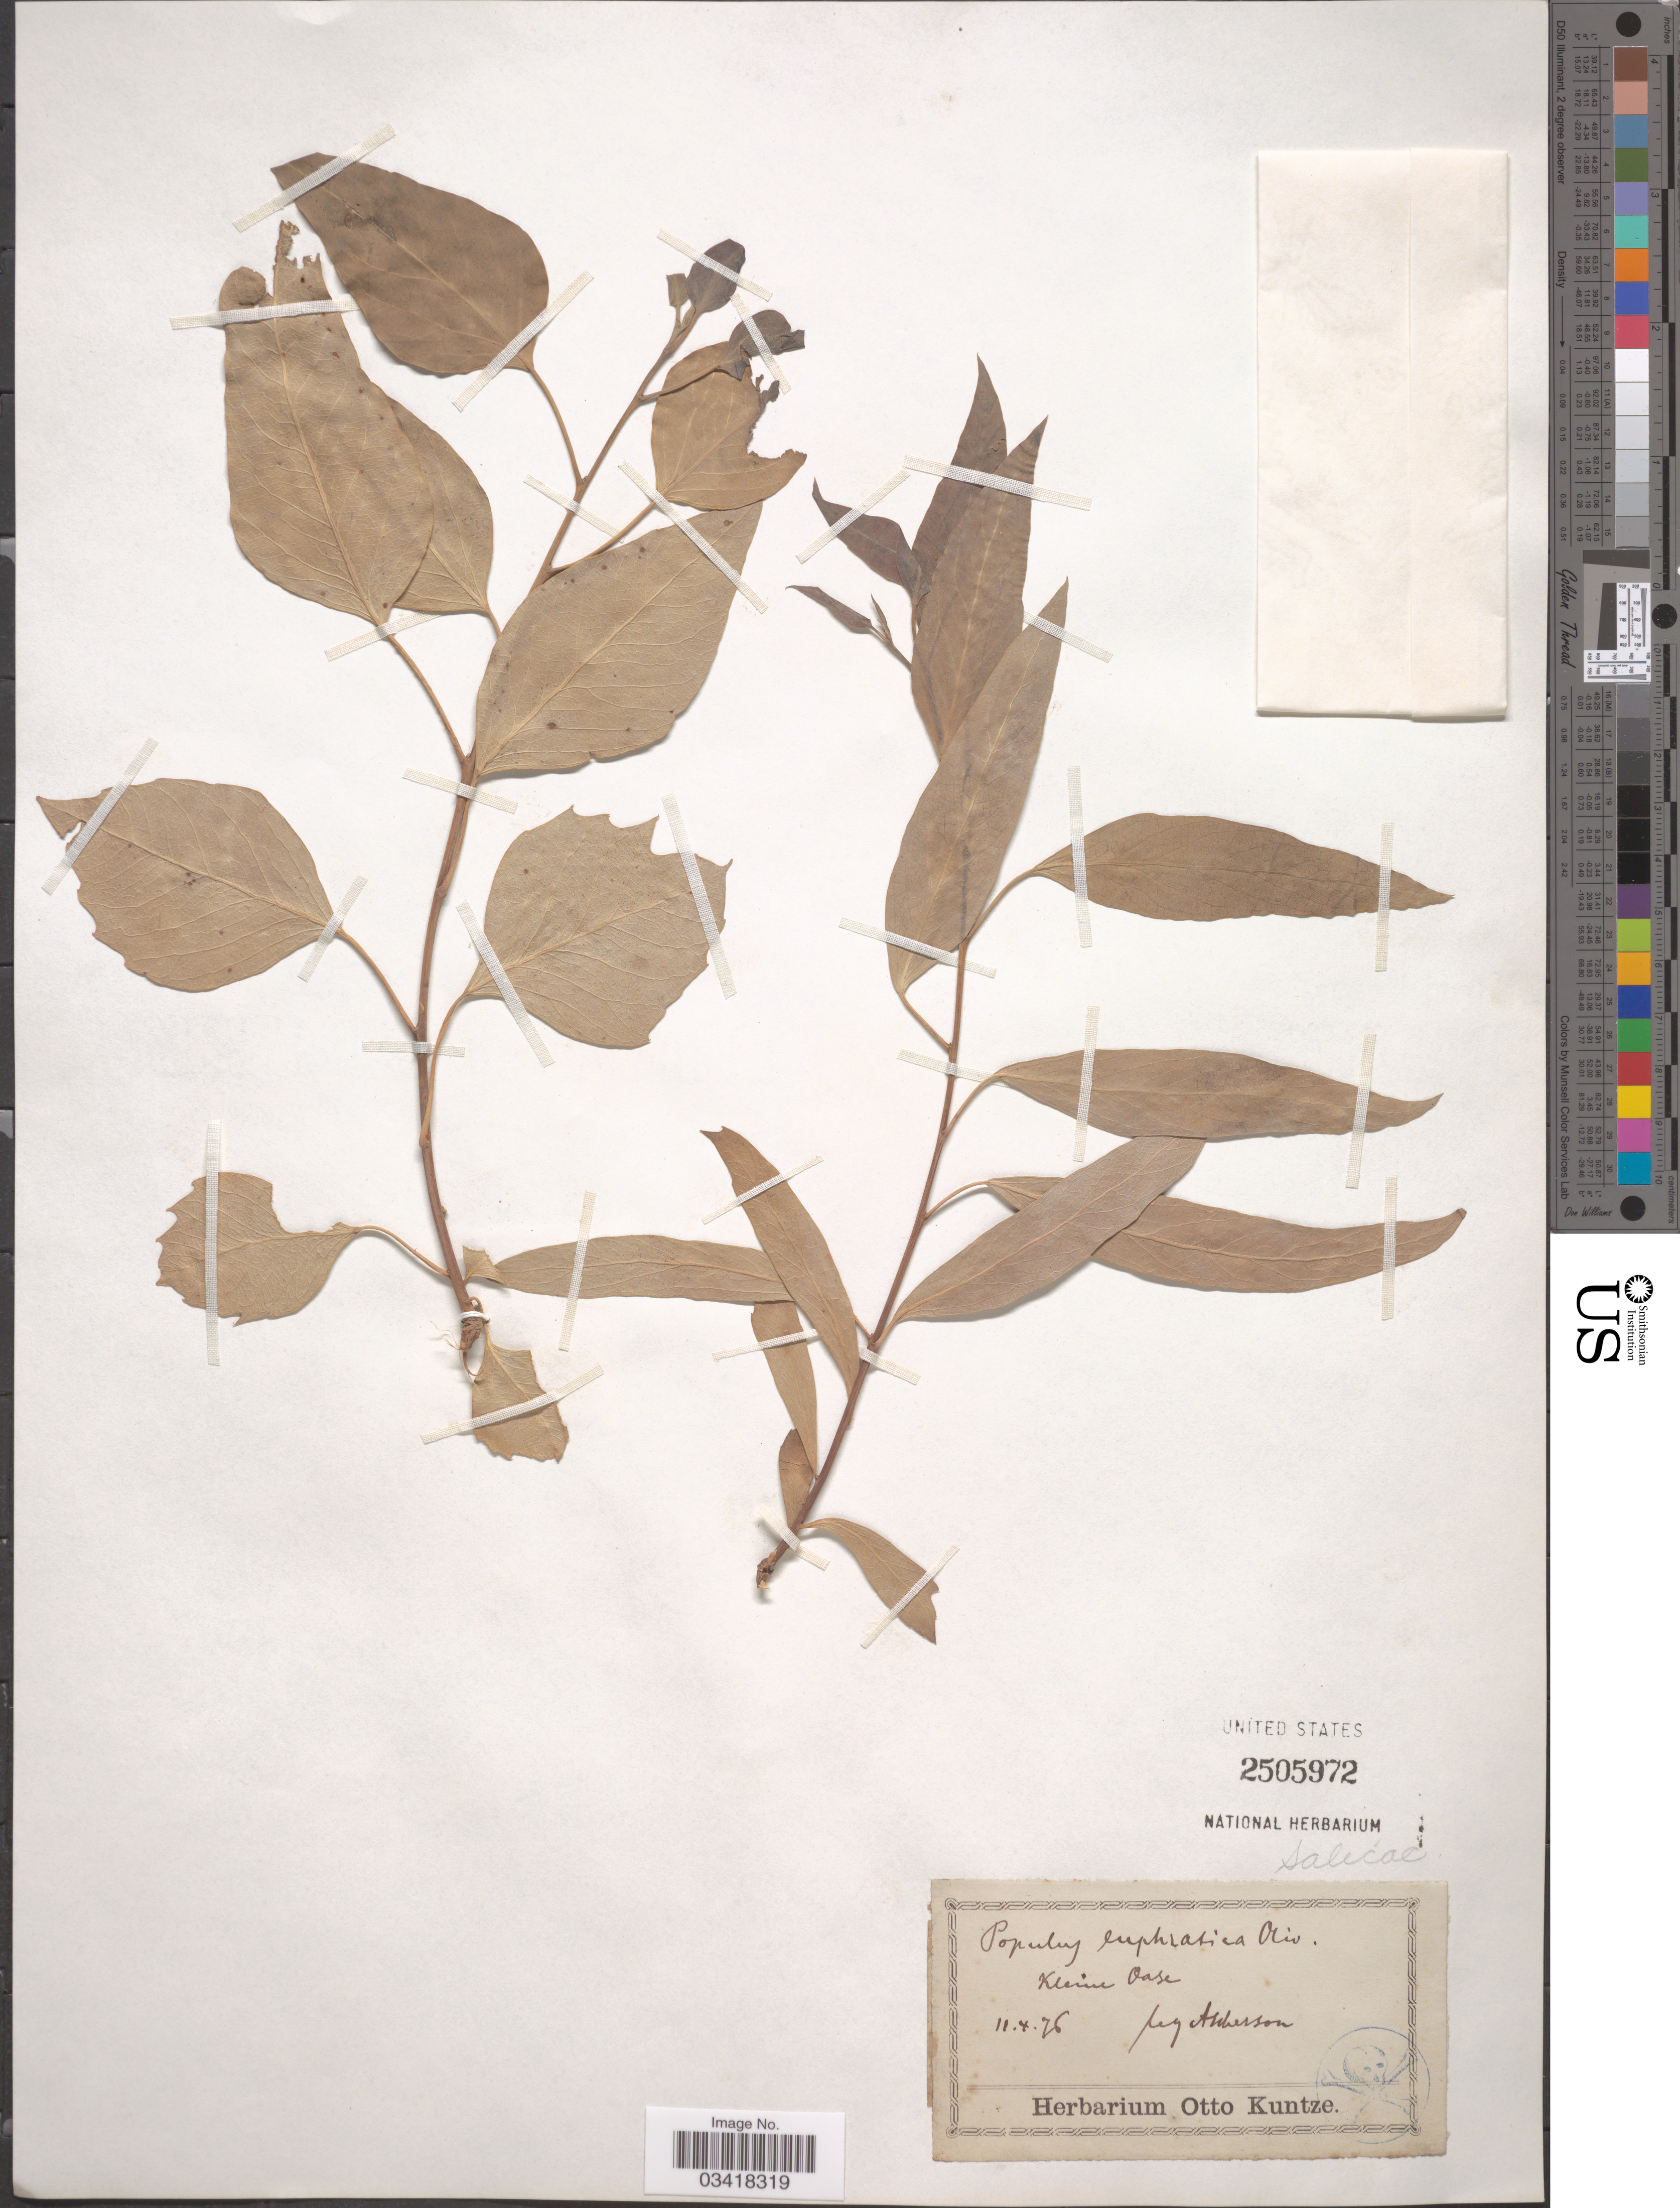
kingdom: Plantae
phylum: Tracheophyta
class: Magnoliopsida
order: Malpighiales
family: Salicaceae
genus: Populus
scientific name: Populus euphratica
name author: Oliv.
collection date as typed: Transcribed d/m/y: 11/4/76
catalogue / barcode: US 2505972